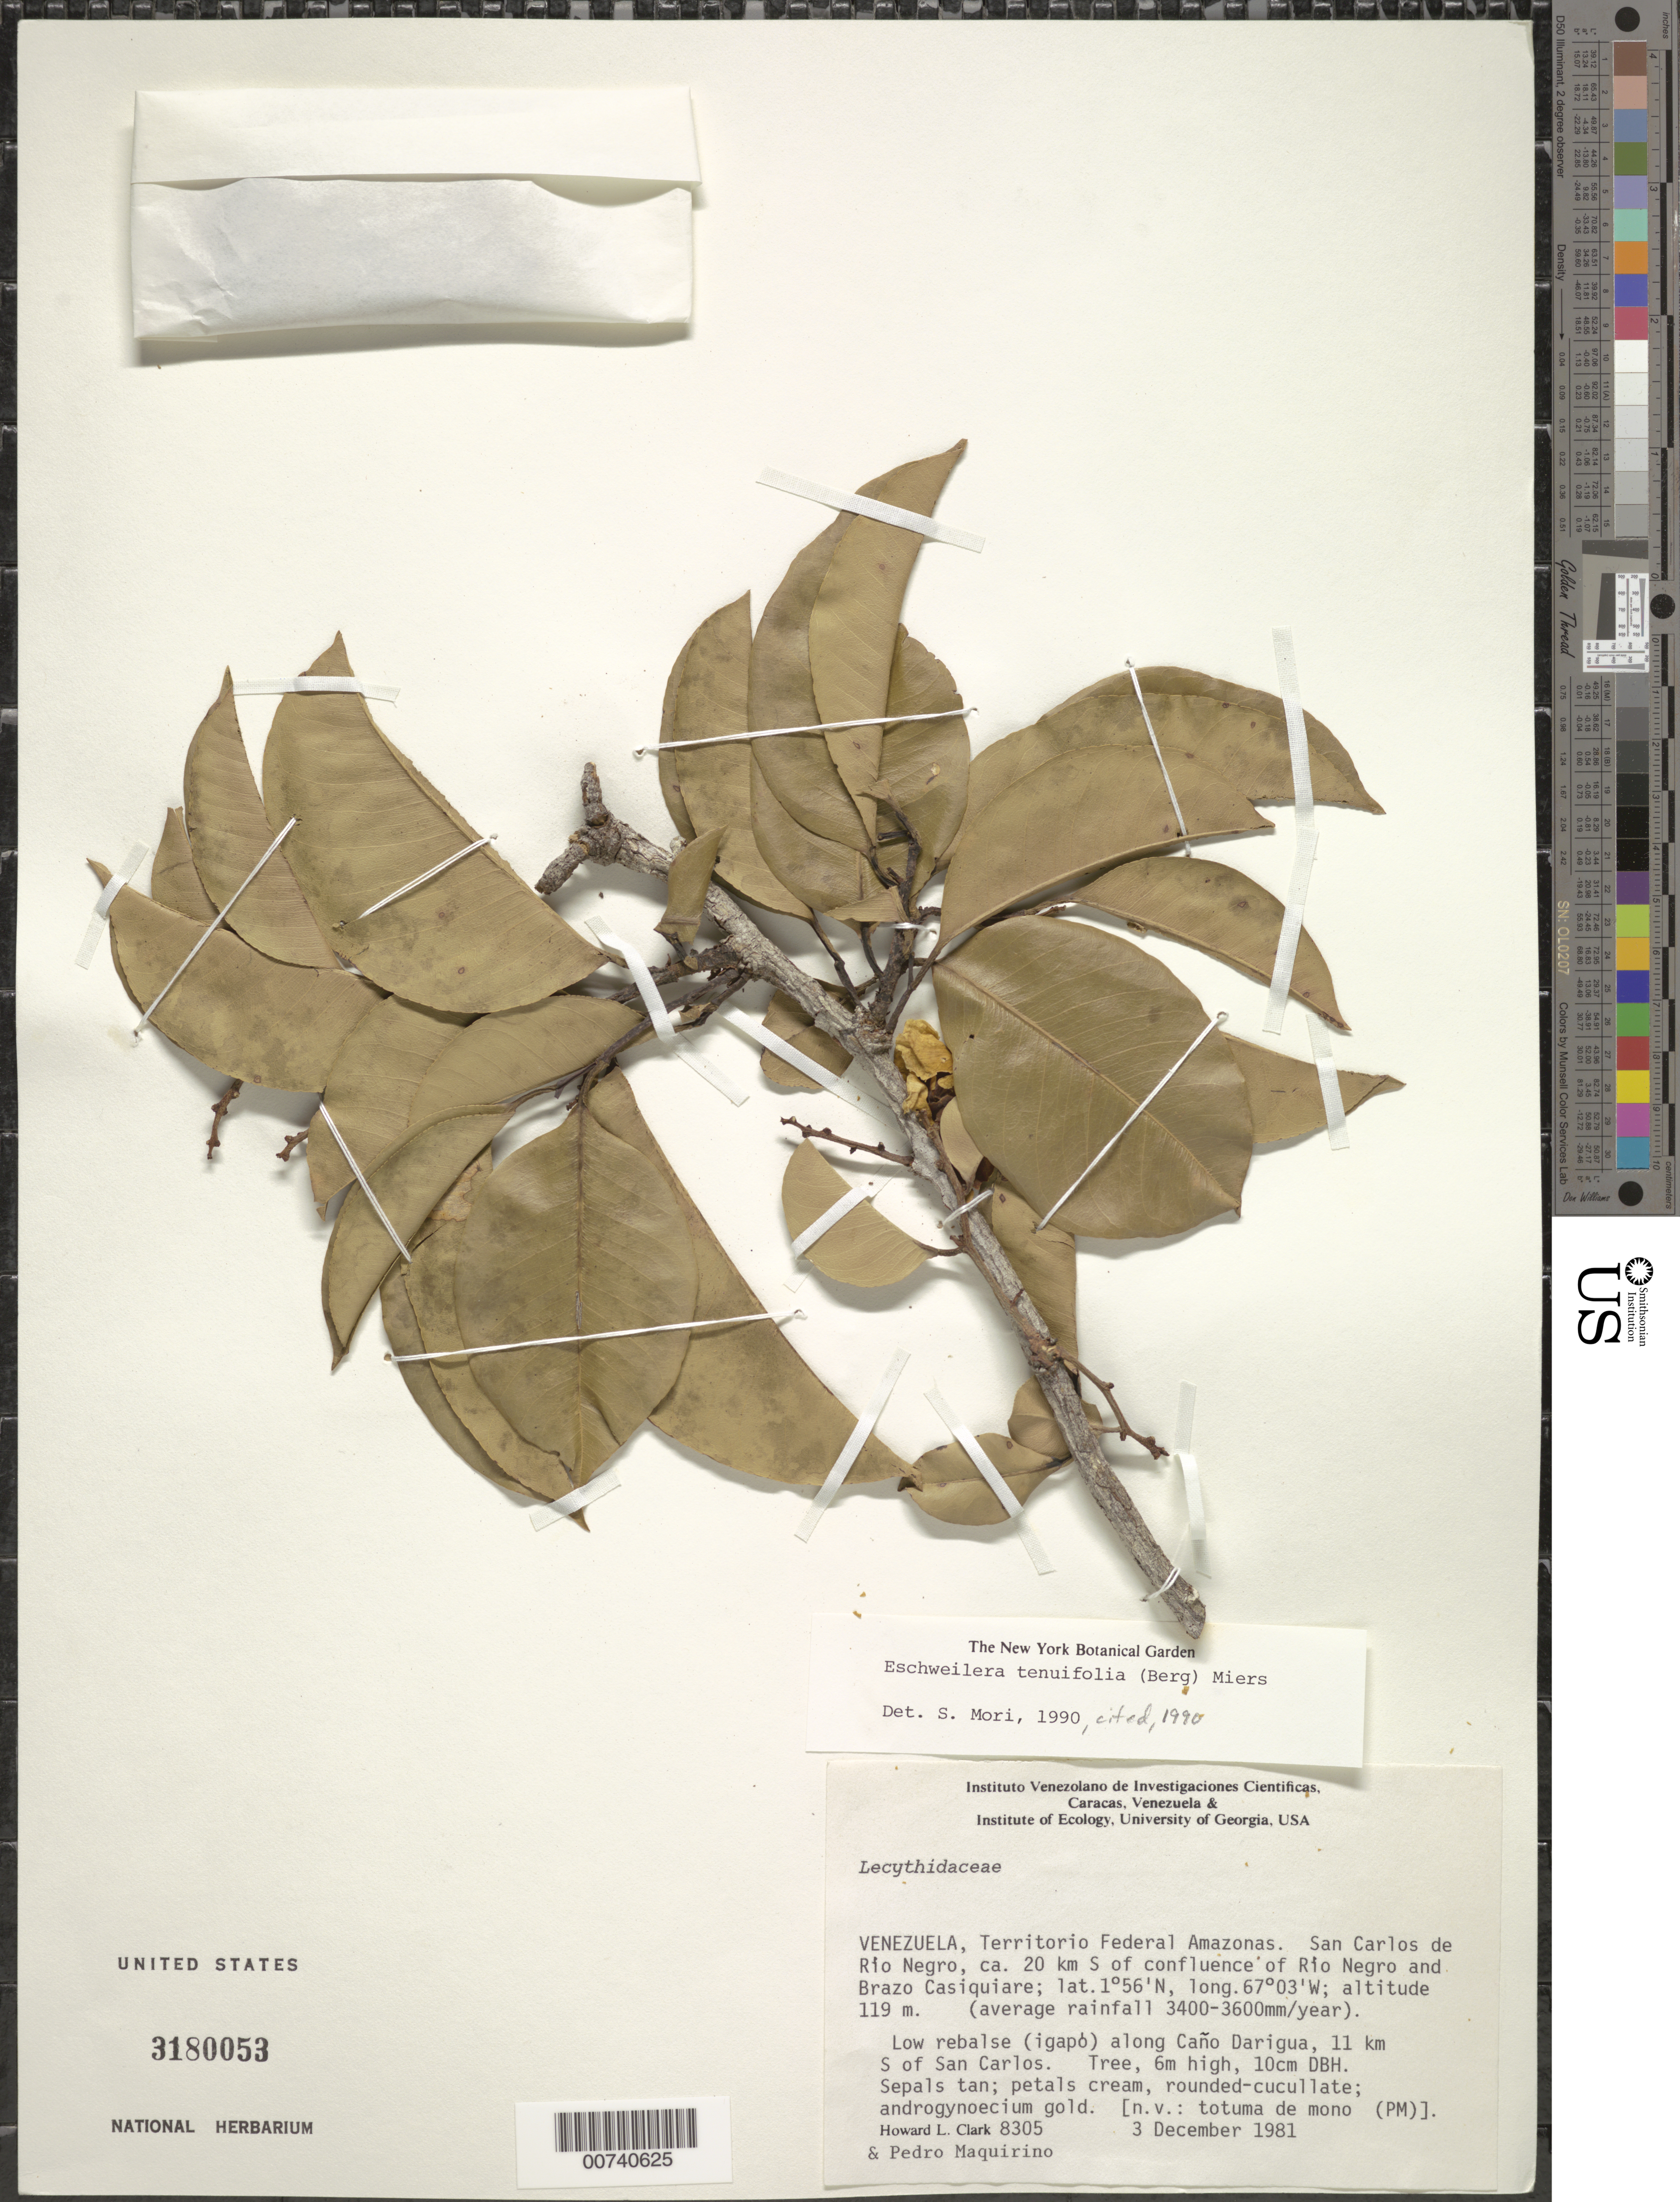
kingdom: Plantae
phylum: Tracheophyta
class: Magnoliopsida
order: Ericales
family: Lecythidaceae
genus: Eschweilera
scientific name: Eschweilera tenuifolia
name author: (O. Berg) Miers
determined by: Mori, Scott A.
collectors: H. L. Clark & P. Maquirino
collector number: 8305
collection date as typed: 3-Dec-81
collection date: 1981-12-03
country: Venezuela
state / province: Amazonas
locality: San Carlos de Río Negro, ca. 20 km S of confluence of Río Negro and Brazo Casiquiare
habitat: Low rebalse (igapó)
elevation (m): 119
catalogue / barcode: US 3180053